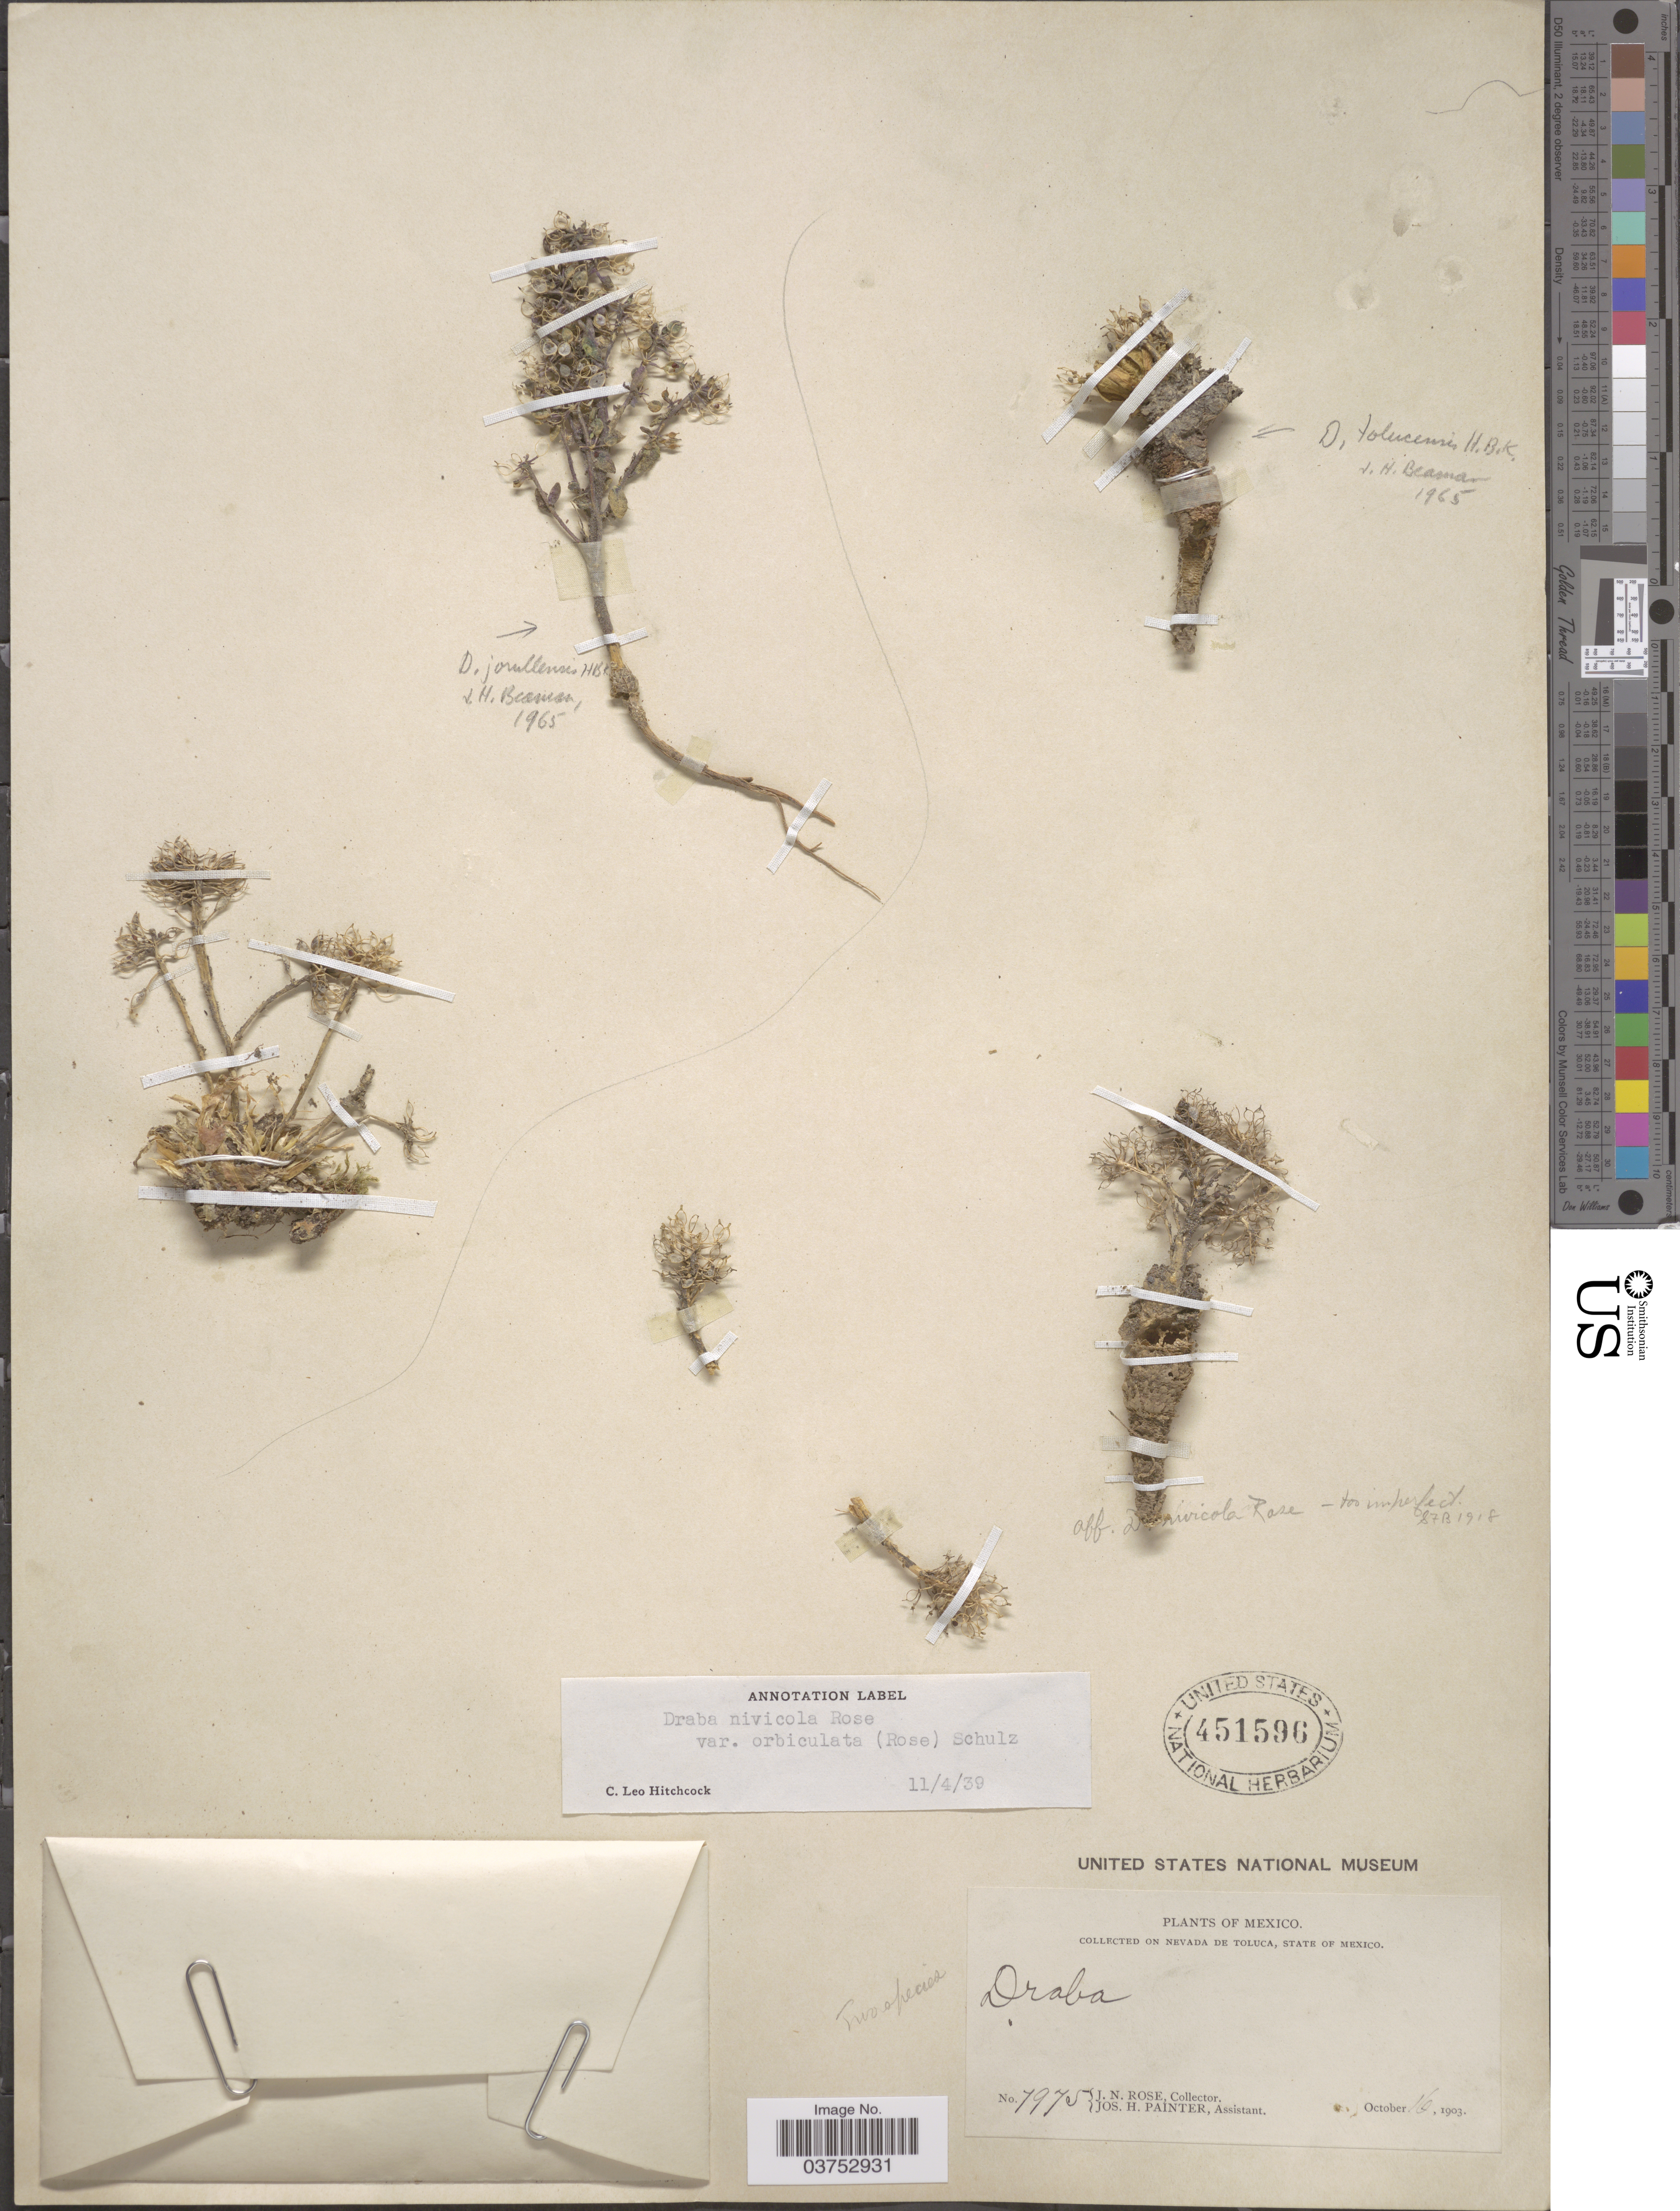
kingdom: Plantae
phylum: Tracheophyta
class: Magnoliopsida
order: Brassicales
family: Brassicaceae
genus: Draba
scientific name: Draba nivicola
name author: Rose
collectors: J. N. Rose & J. H. Painter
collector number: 7975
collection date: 1903-10-16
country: Mexico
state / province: México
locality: On Nevada de Toluca.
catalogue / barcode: US 451596